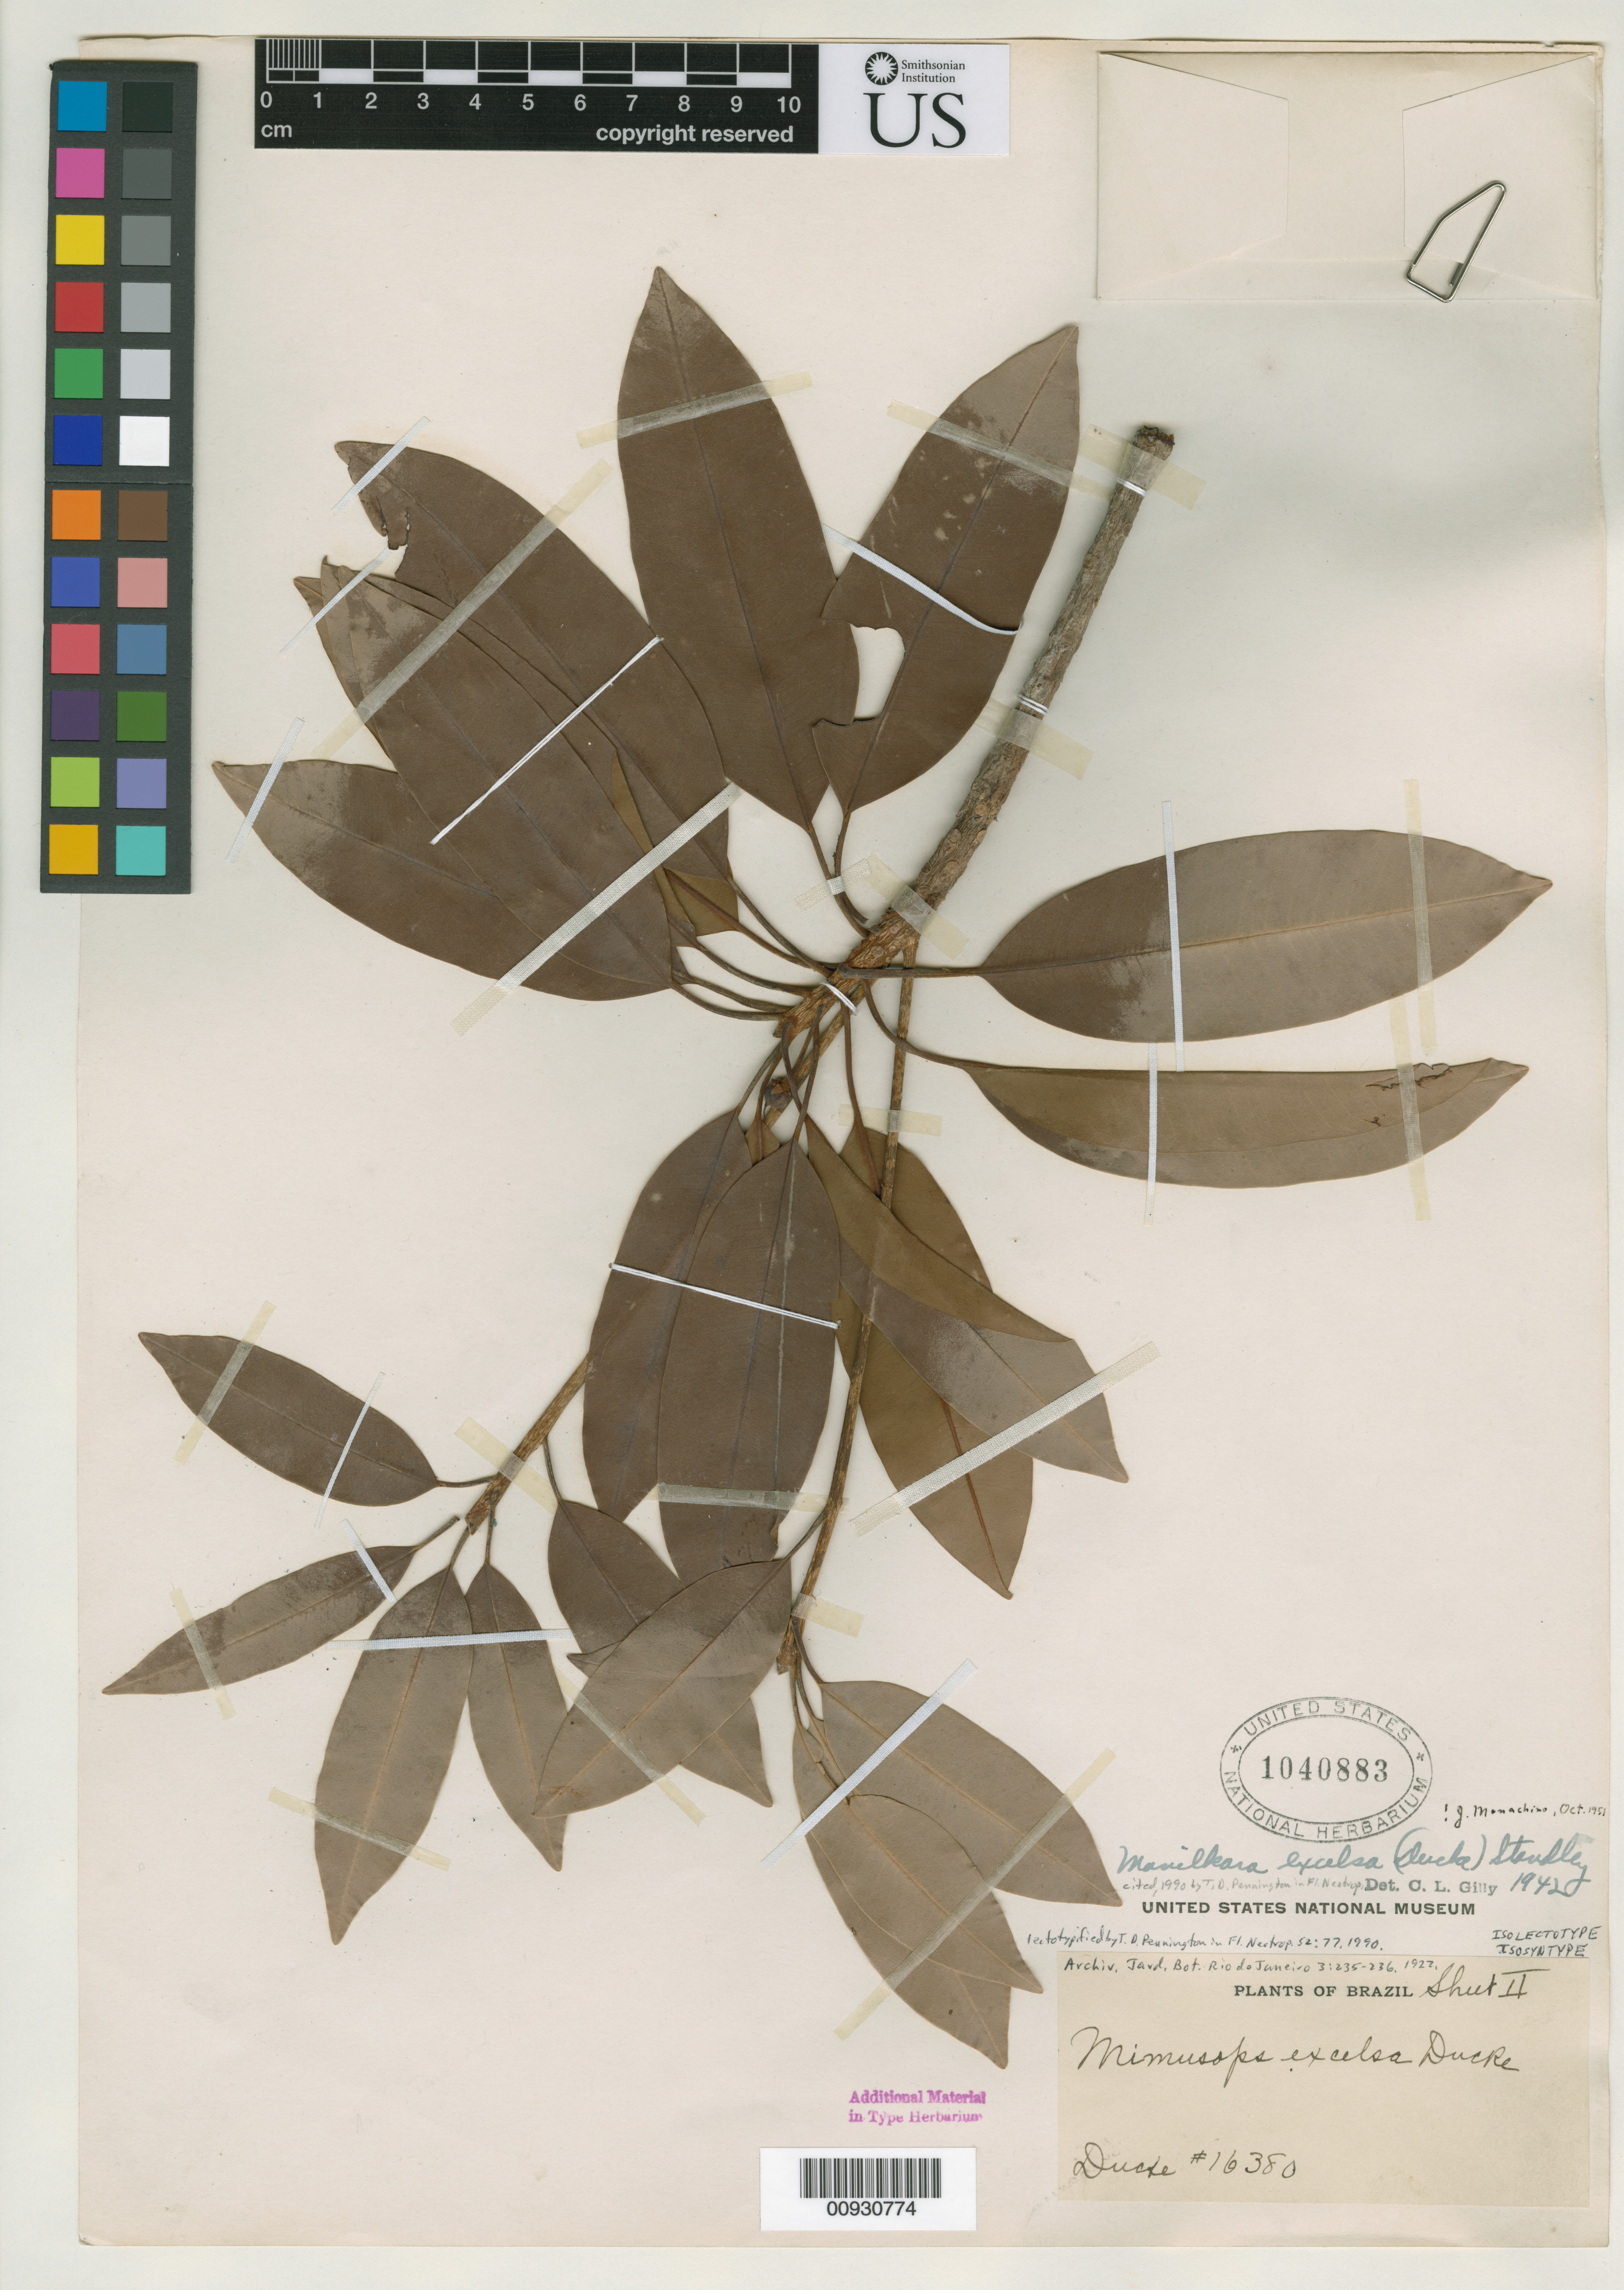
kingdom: Plantae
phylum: Tracheophyta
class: Magnoliopsida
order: Ericales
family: Sapotaceae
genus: Mimusops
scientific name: Mimusops excelsa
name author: Ducke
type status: Isolectotype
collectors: A. Ducke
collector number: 16380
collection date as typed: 26 Aug 1916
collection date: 1916-08-26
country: Brazil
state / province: Pará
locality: R. Tapajoz: São Luiz.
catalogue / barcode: US 1040883